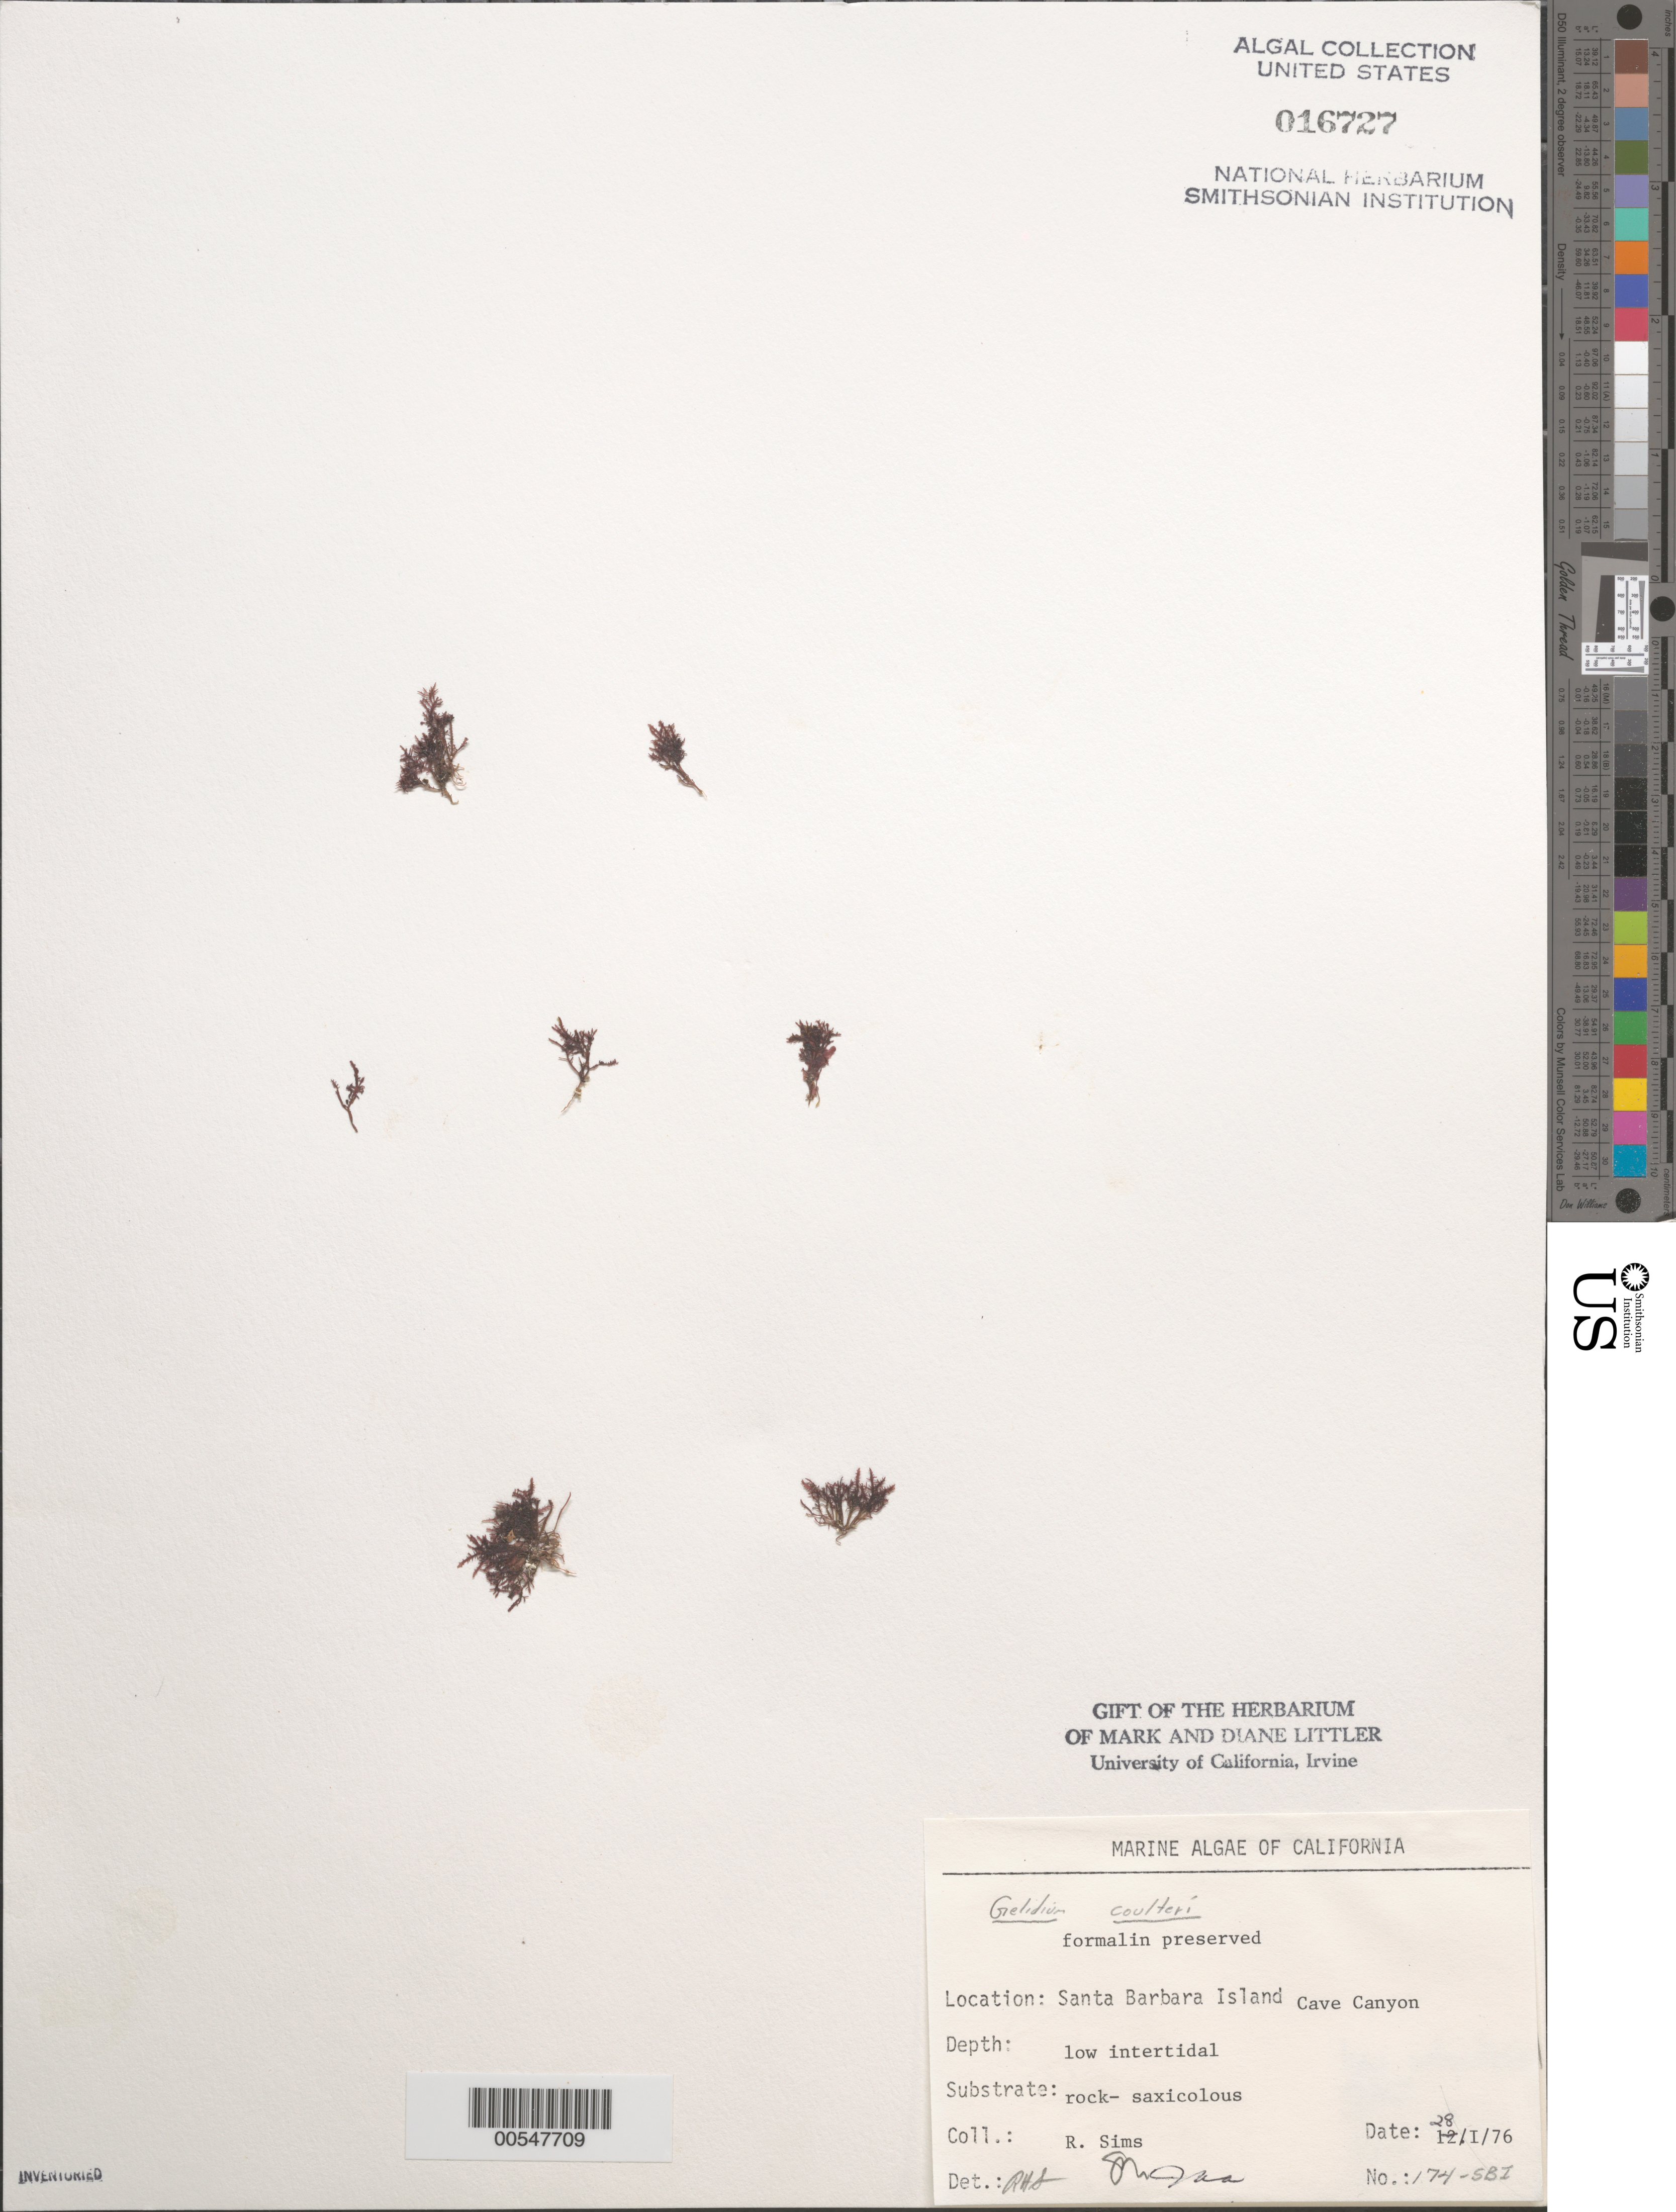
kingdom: Plantae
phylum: Rhodophyta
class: Florideophyceae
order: Gelidiales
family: Gelidiaceae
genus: Gelidium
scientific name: Gelidium coulteri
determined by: Sims, Robert H.; Murray, S. N.; Abbott, Isabella A.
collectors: R. H. Sims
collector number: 174-SBI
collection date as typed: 28 Jan 1976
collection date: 1976-01-28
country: United States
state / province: California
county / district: Santa Barbara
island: Santa Barbara Island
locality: Cave Canyon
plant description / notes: BLM-SOCALBIGHT Rocky Intertidal Survey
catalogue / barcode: US 16727